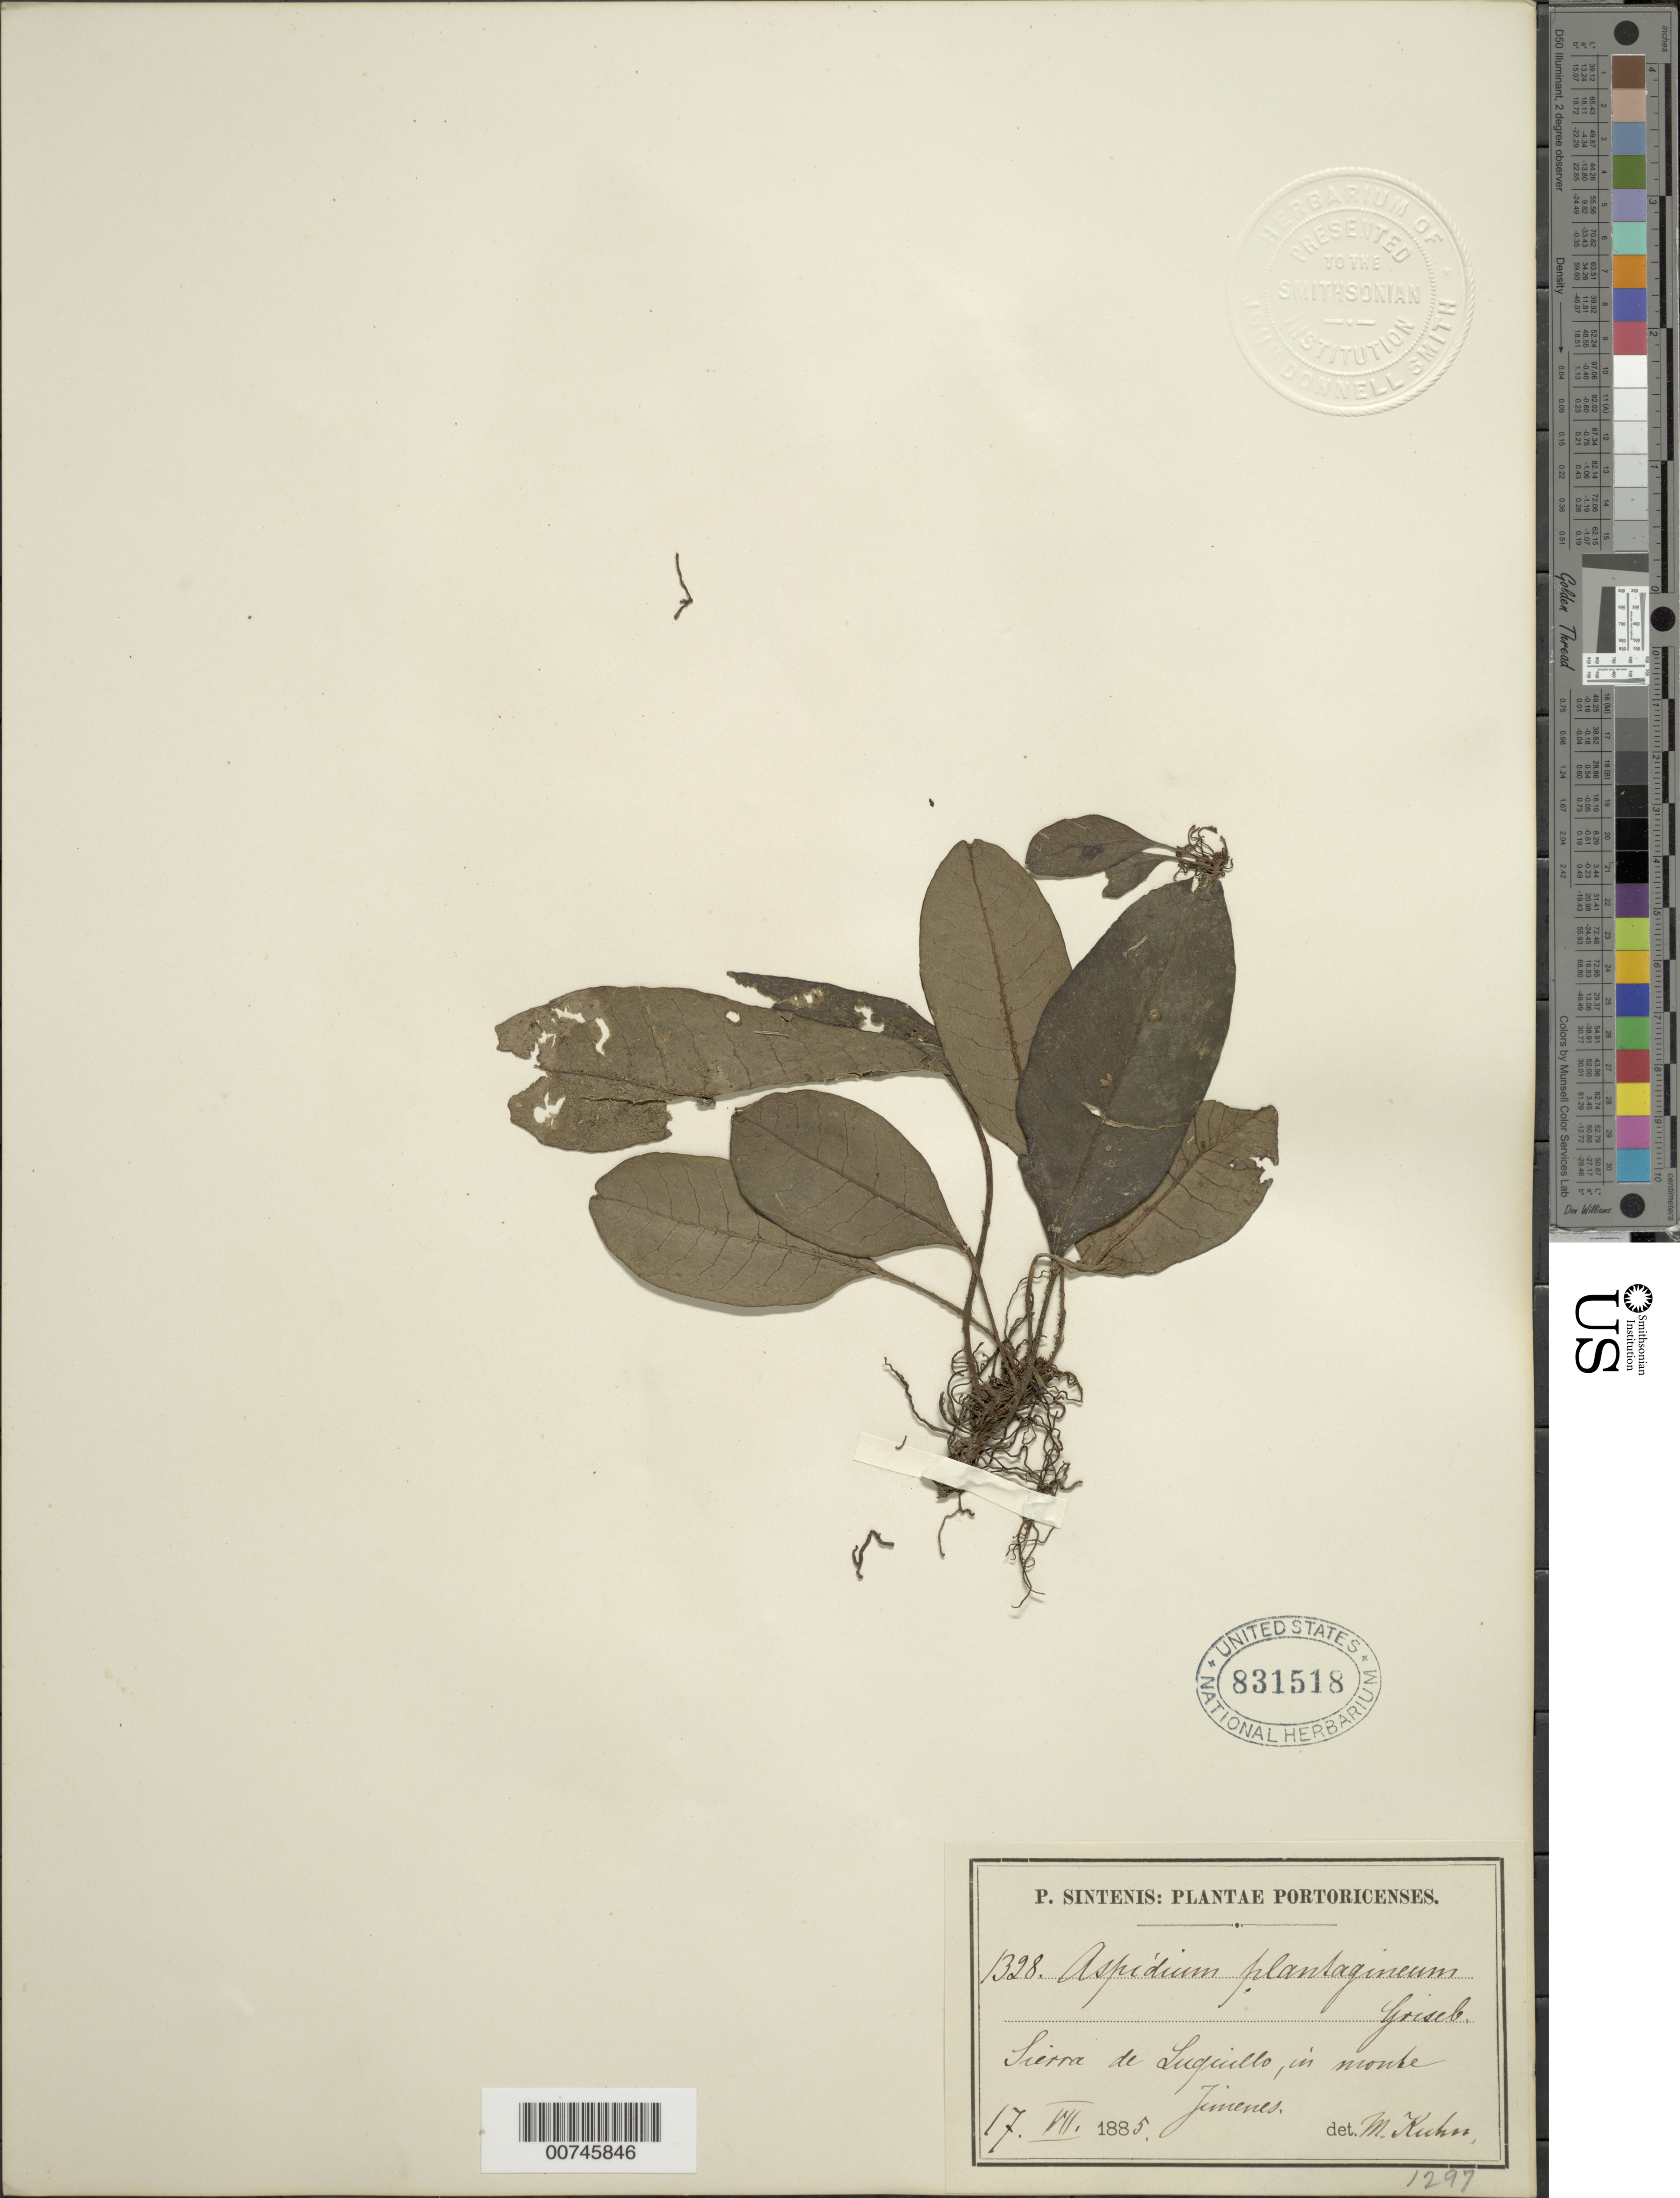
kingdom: Plantae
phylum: Tracheophyta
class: Polypodiopsida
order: Polypodiales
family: Tectariaceae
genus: Tectaria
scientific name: Tectaria plantaginea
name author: (Jacq.) Maxon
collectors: P. Sintenis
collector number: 1328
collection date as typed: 17 Jul 1885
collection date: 1885-07-17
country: Puerto Rico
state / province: Luquillo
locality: Sierra de Luquillo, in monte Jimenes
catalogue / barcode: US 831518